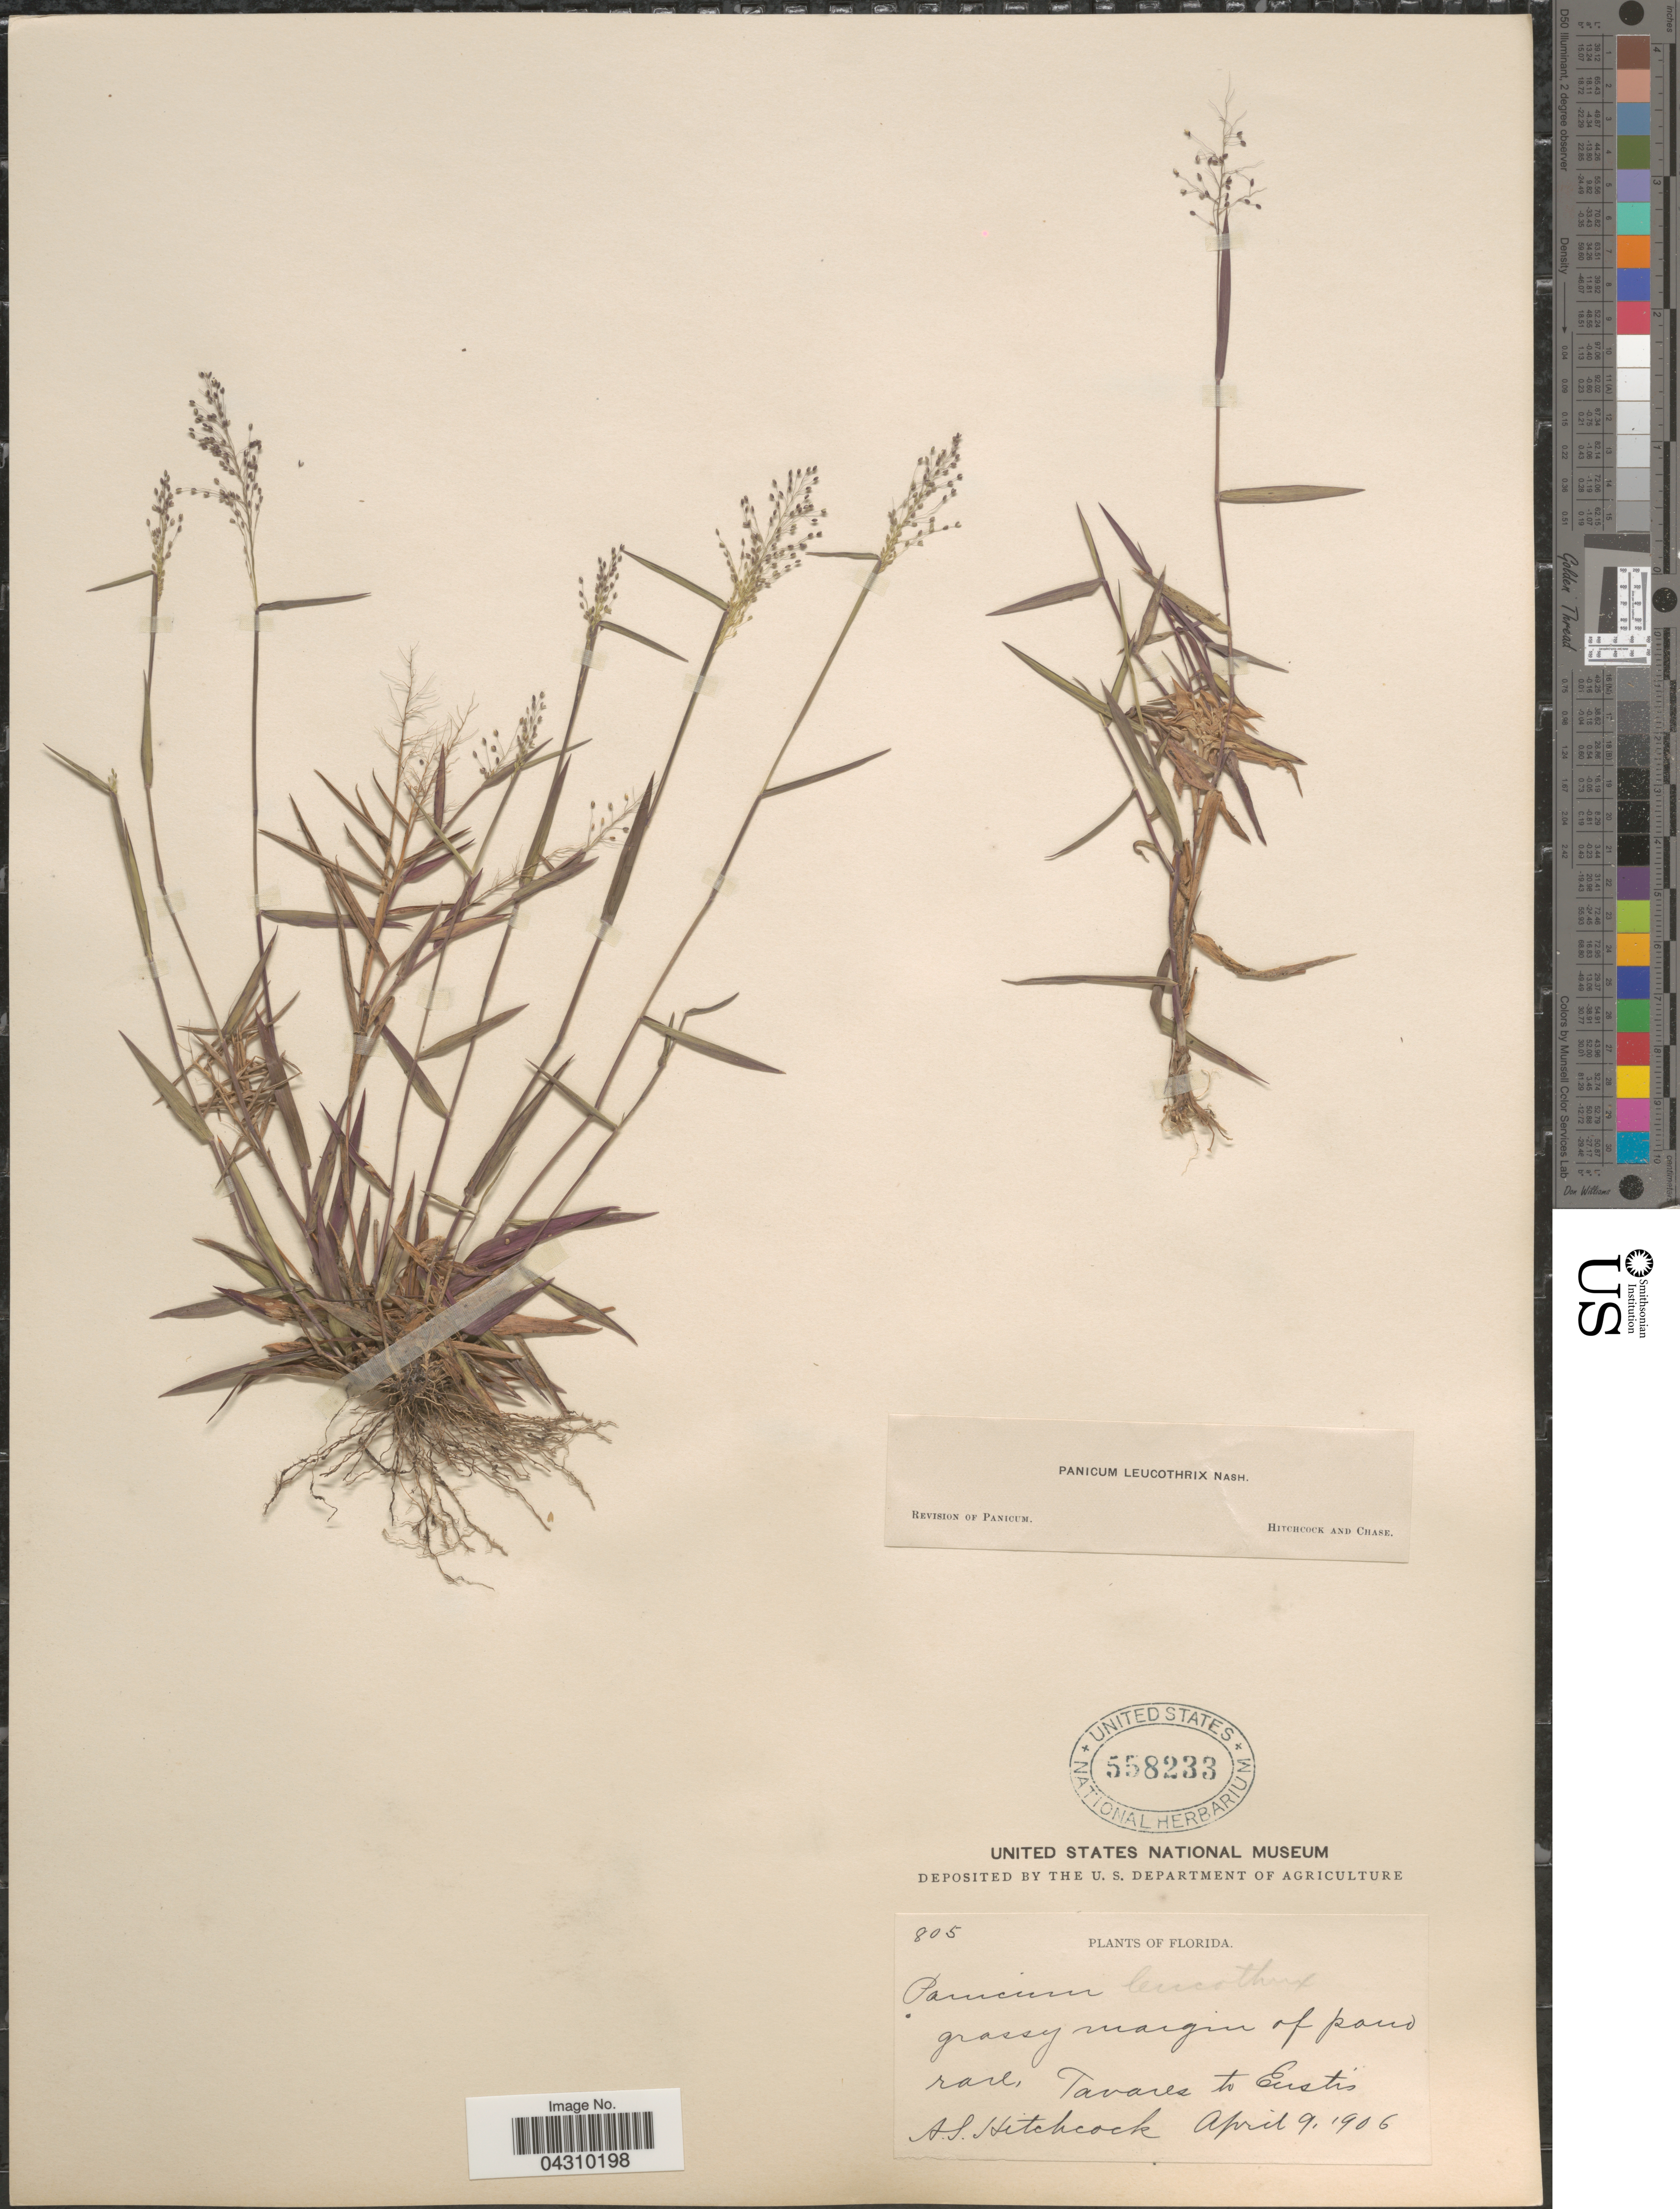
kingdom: Plantae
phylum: Tracheophyta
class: Liliopsida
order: Poales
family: Poaceae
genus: Dichanthelium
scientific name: Dichanthelium acuminatum var. acuminatum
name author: (Sw.) Gould & C.A. Clark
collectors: A. S. Hitchcock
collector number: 805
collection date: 1906-04-09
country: United States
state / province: Florida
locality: Grassy margin of pond rare, Tavares to Eustis.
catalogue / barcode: US 558233